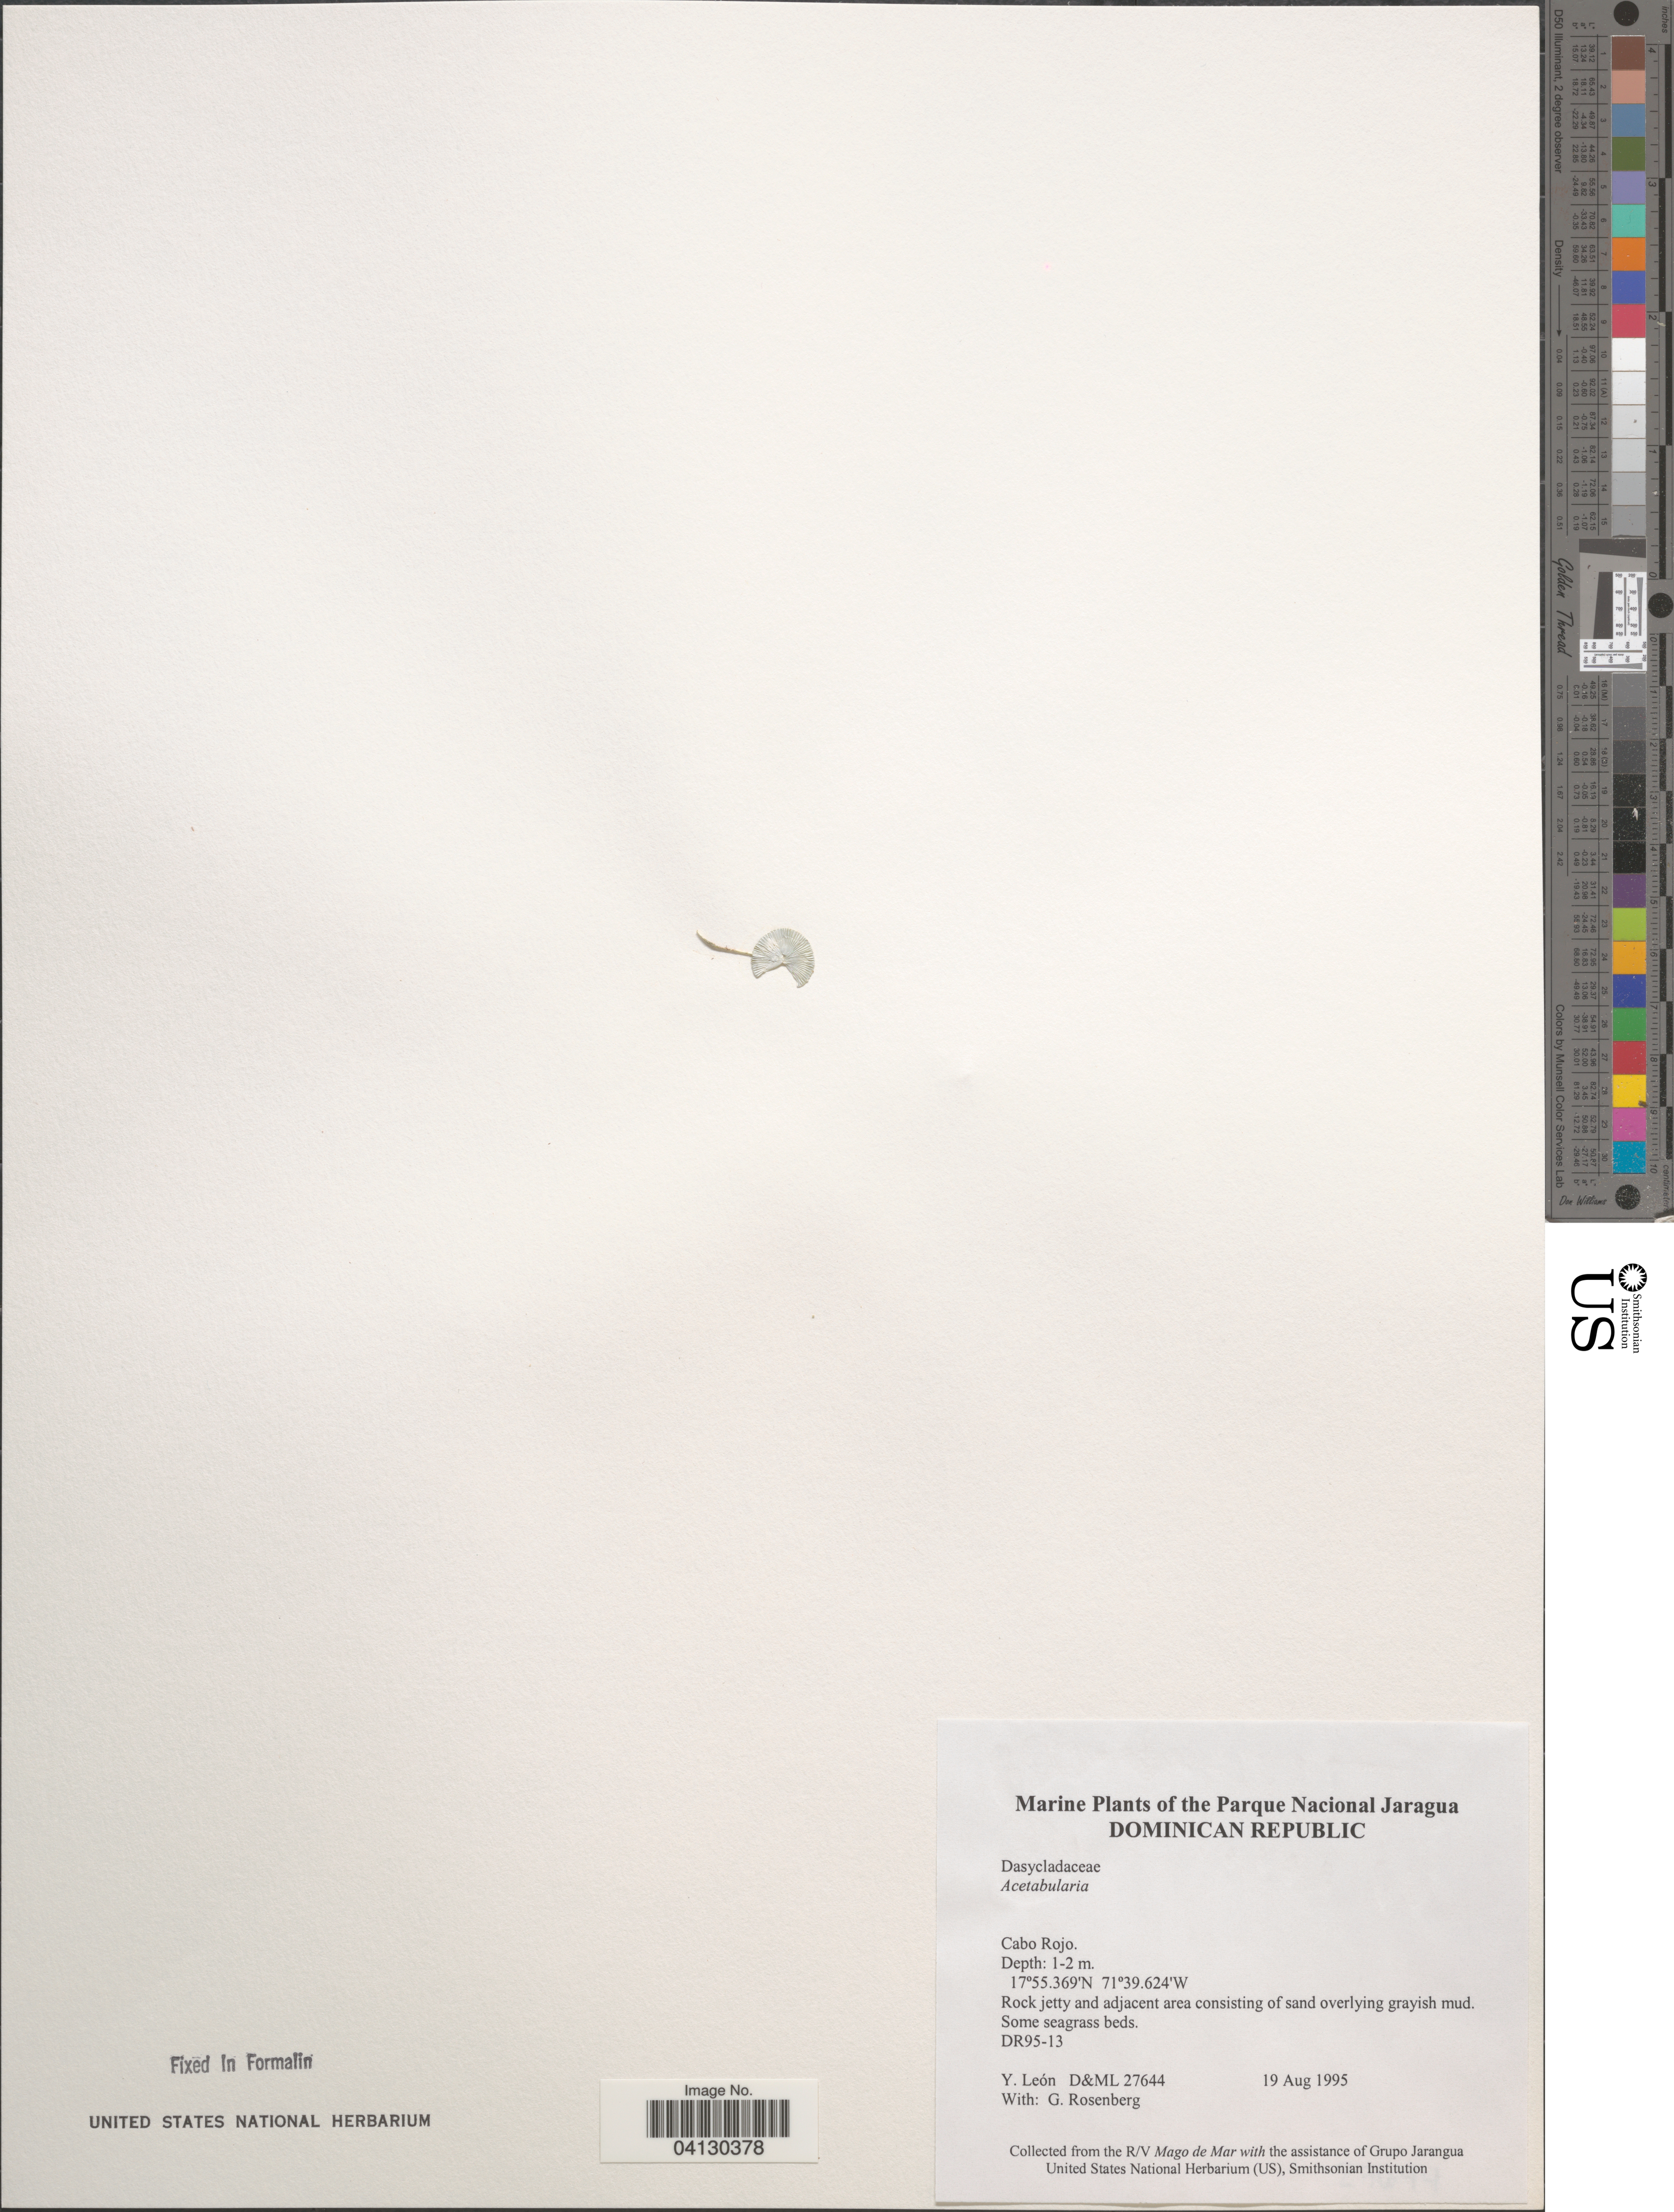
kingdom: Plantae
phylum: Chlorophyta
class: Ulvophyceae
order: Dasycladales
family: Polyphysaceae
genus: Acetabularia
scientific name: Acetabularia sp.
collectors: Y. León & G. Rosenberg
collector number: D&ML27644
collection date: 1995-08-19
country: Dominican Republic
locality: The Parque Nacional Jaragua. Cabo Rojo.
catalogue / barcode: US 328897